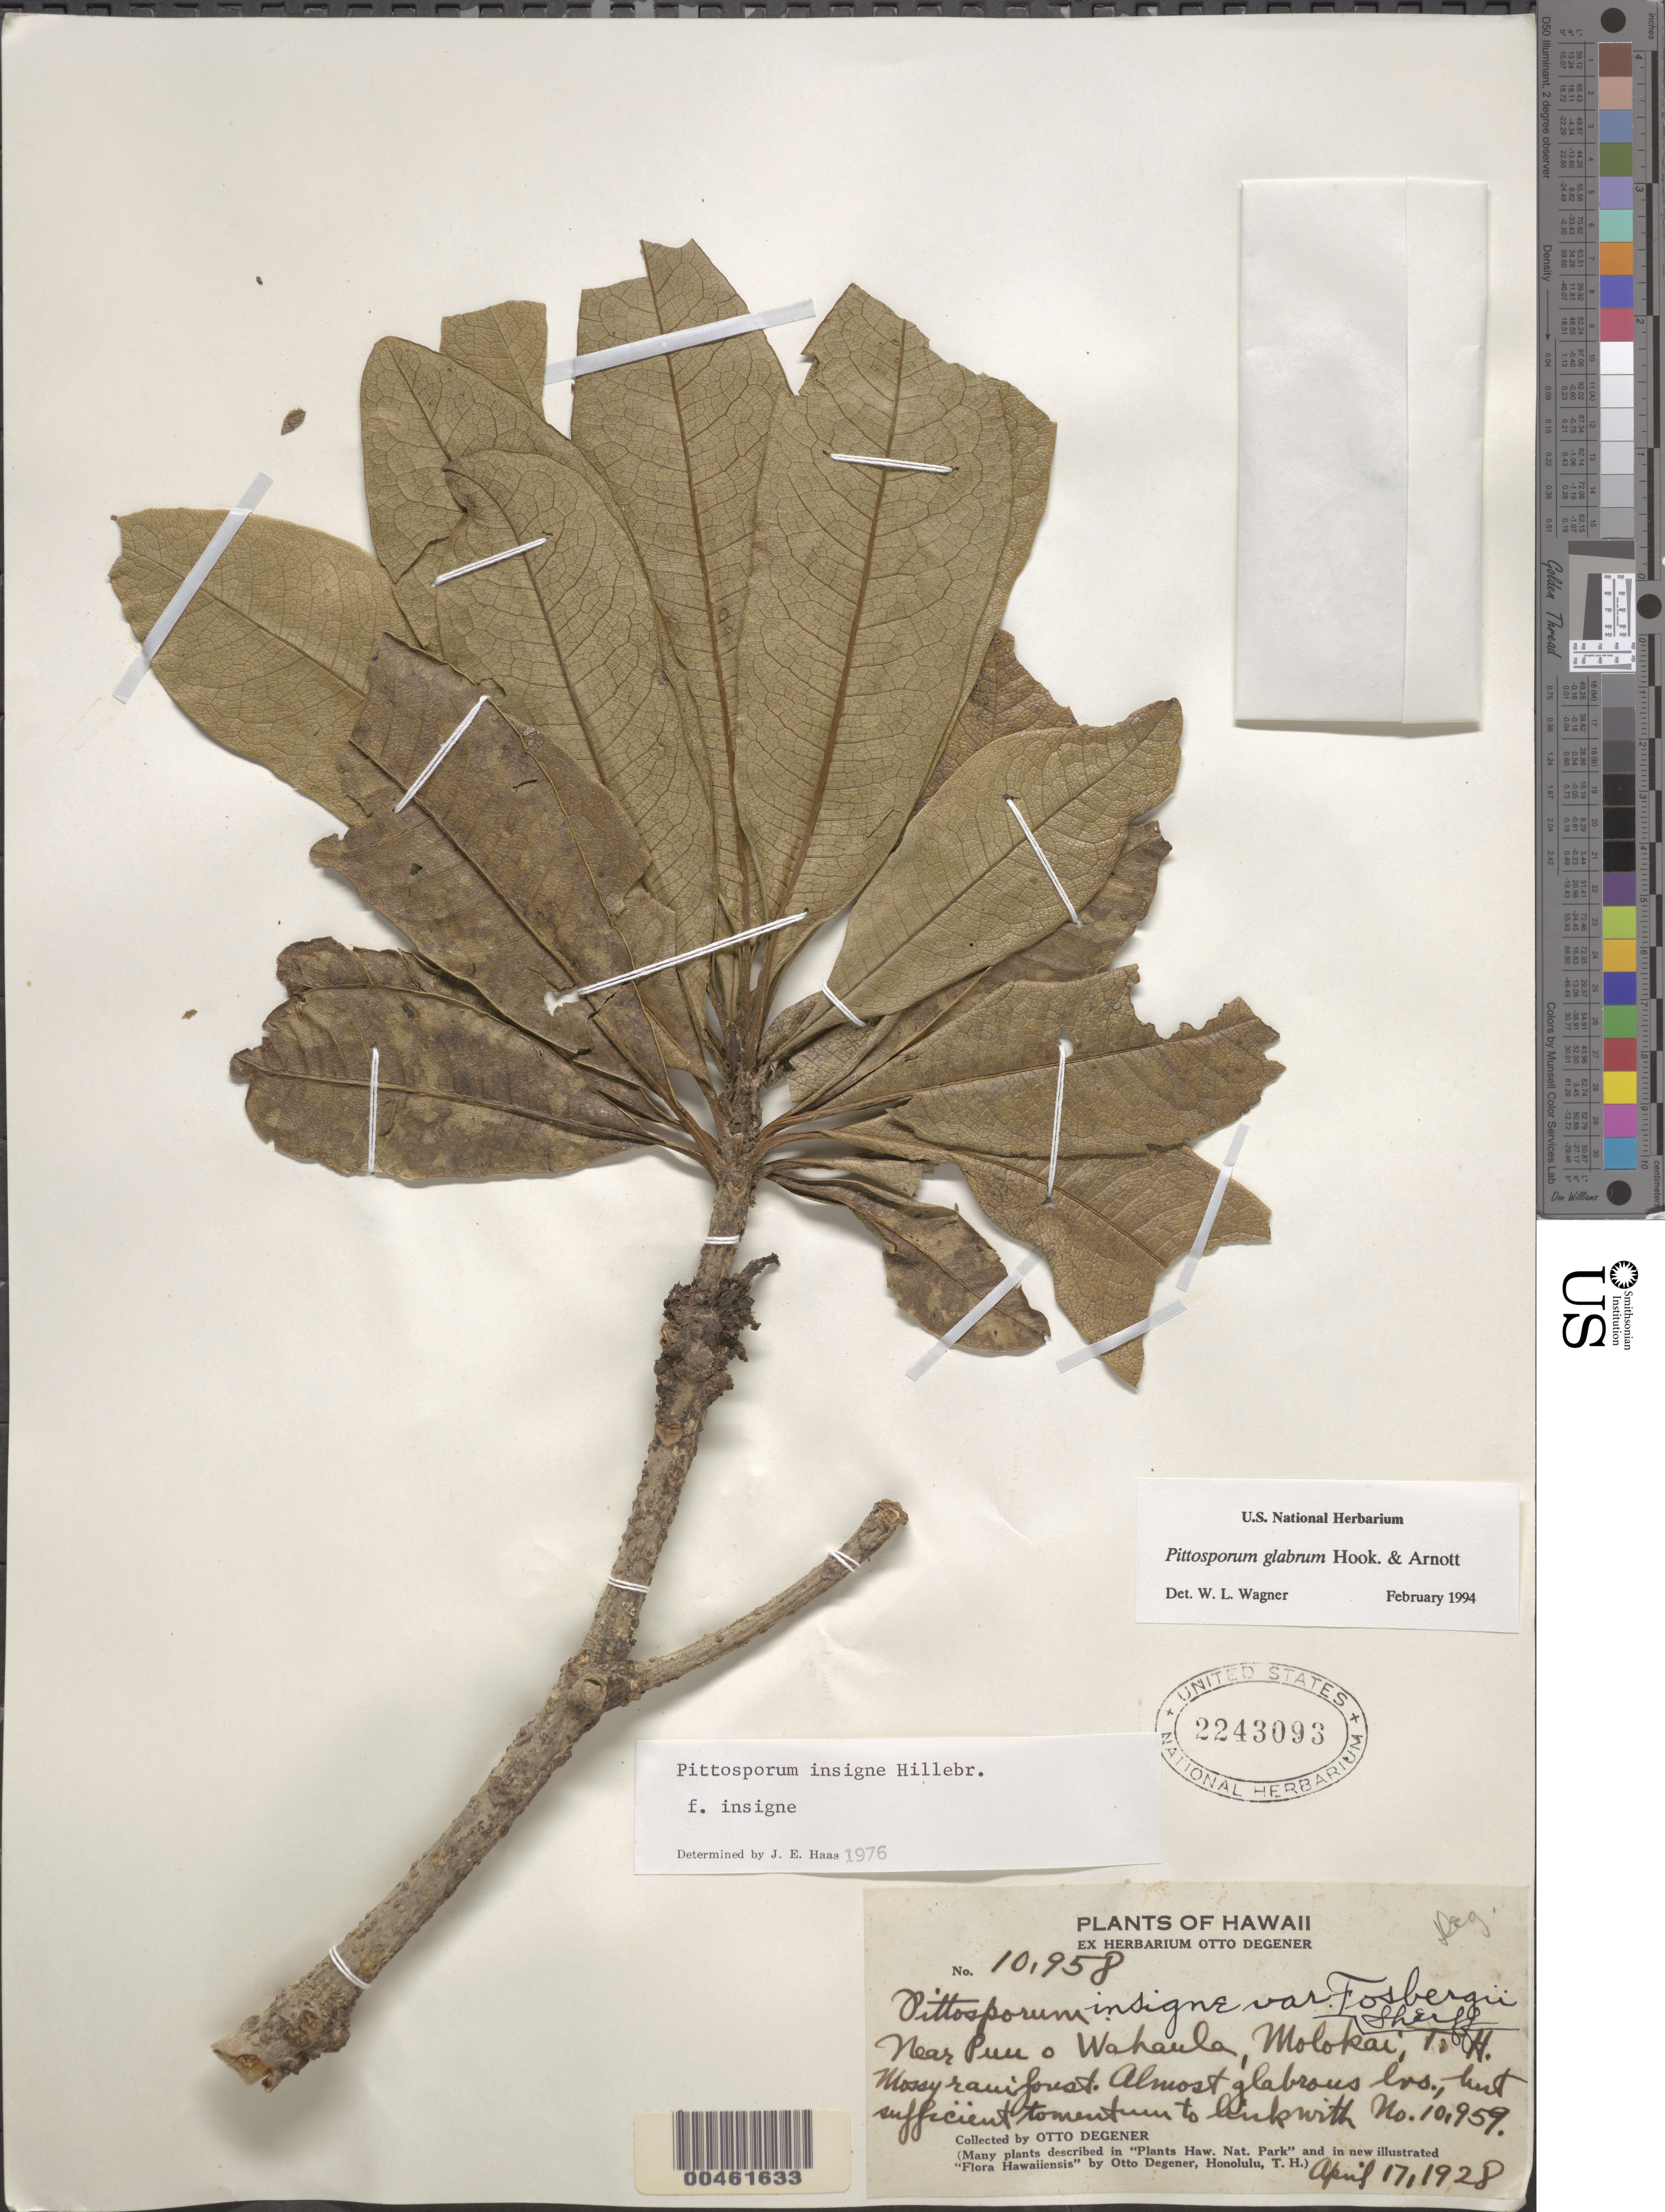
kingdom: Plantae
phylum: Tracheophyta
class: Magnoliopsida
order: Apiales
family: Pittosporaceae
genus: Pittosporum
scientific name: Pittosporum glabrum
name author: Hook. & Arn.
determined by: Wagner, W. L., (BOT), Smithsonian Institution - National Museum of Natural History (UNITED STATES)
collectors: O. Degener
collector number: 10958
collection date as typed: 17 Apr 1928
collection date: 1928-04-17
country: United States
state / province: Hawaii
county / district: Maui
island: Moloka'i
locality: Near Puu o Wahaula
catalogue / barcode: US 2243093